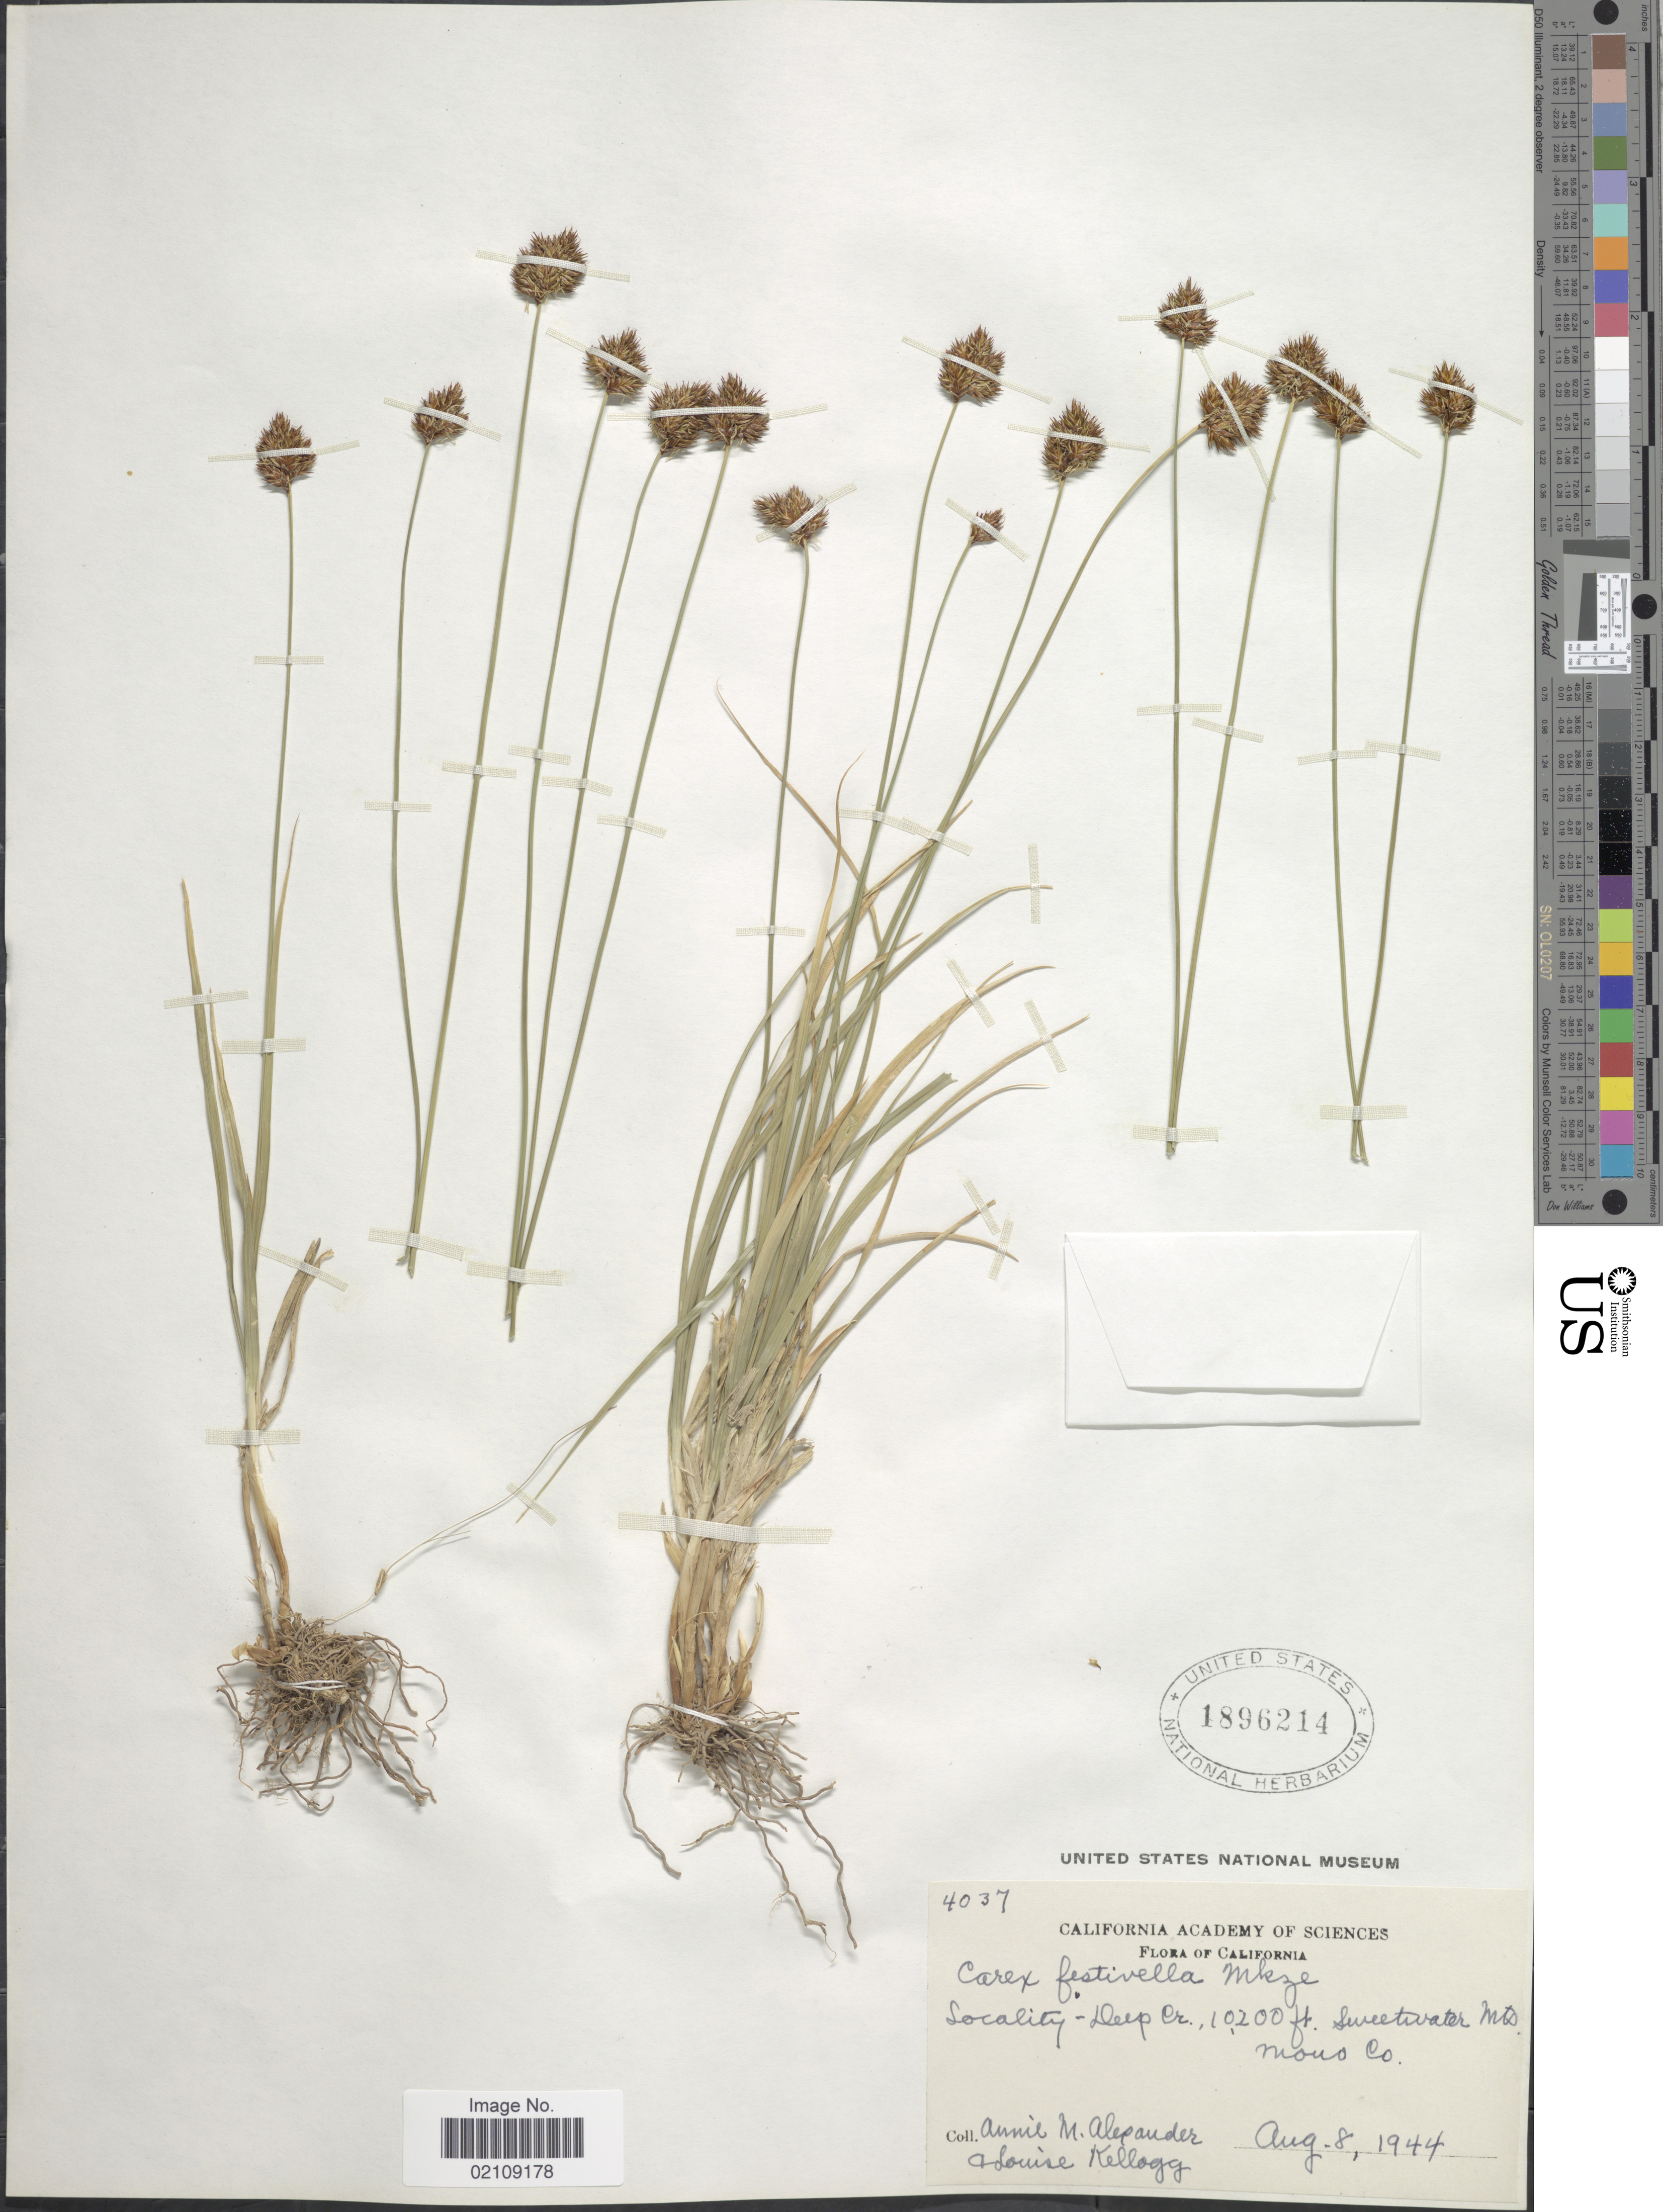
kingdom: Plantae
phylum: Tracheophyta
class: Liliopsida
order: Poales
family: Cyperaceae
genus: Carex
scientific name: Carex microptera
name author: Mack.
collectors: A. M. Alexander & L. Kellogg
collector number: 4037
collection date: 1944-08-08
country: United States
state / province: California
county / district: Mono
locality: Deep Cr., Sweetwater Mts. Mono Co.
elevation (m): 3109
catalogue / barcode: US 1896214